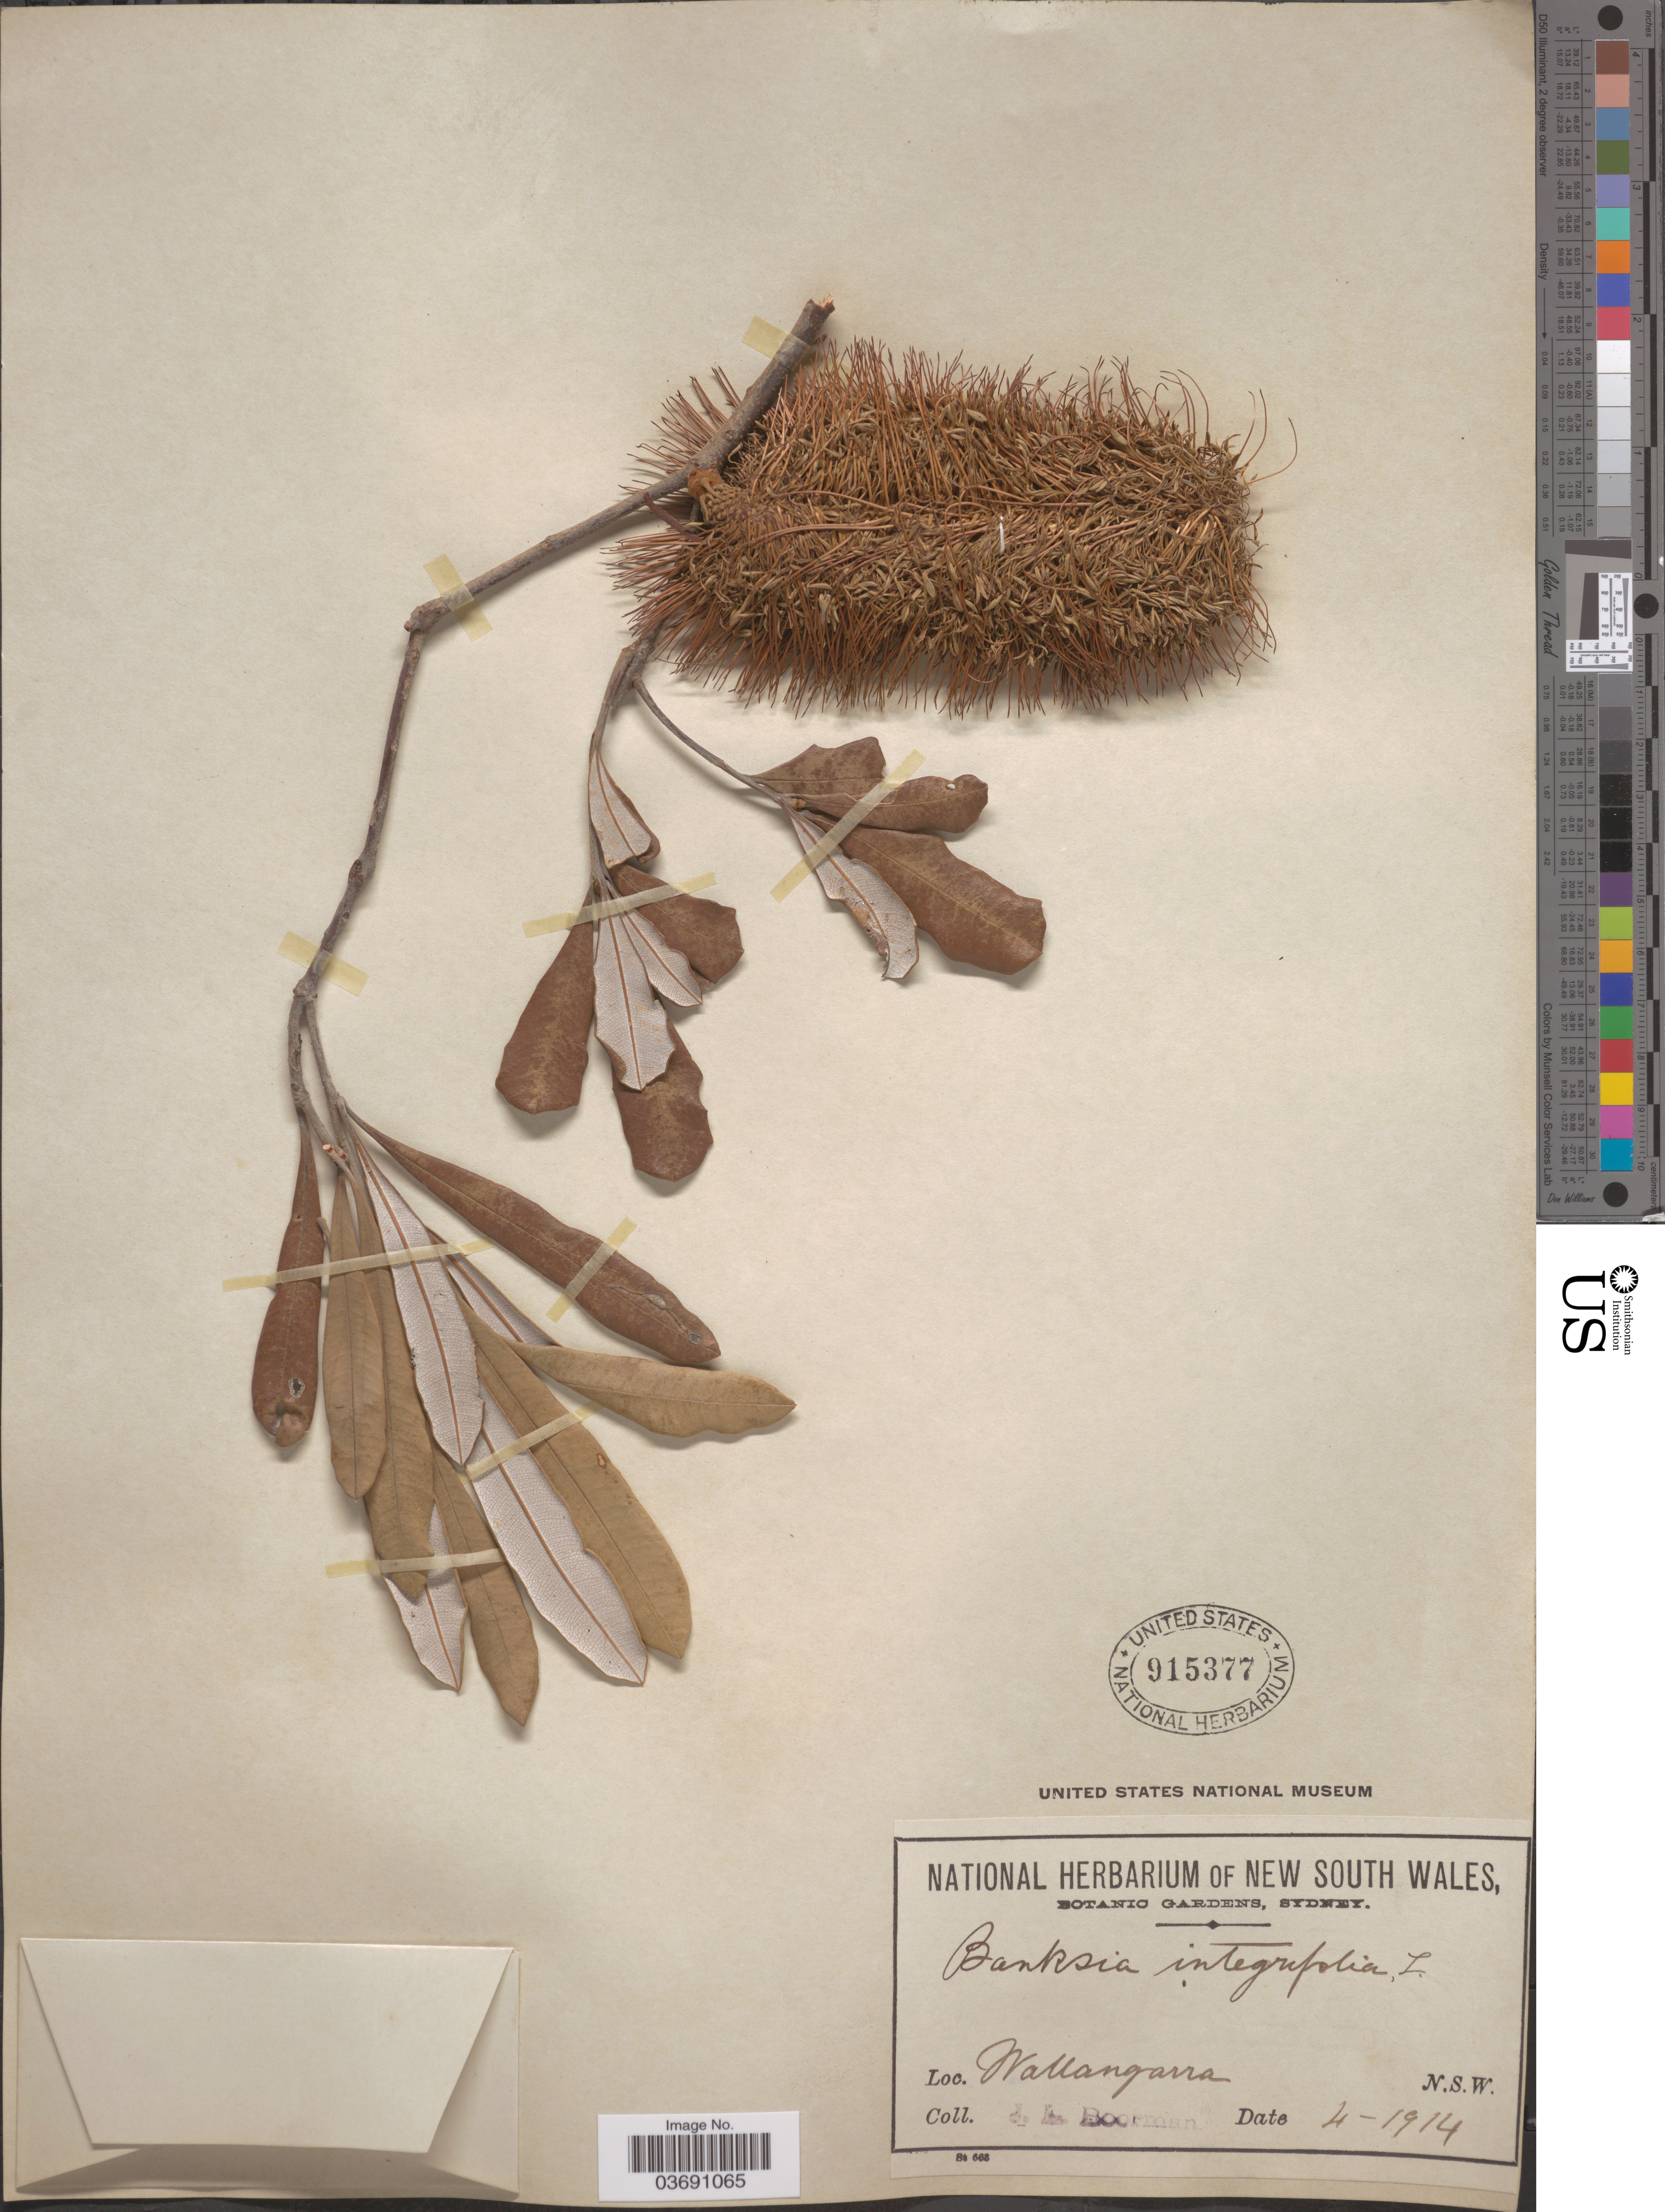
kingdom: Plantae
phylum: Tracheophyta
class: Magnoliopsida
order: Proteales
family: Proteaceae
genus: Banksia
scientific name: Banksia integrifolia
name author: L. f.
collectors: J. Boorman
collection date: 1914-04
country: Australia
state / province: New South Wales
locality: Wallangarra.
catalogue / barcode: US 915377